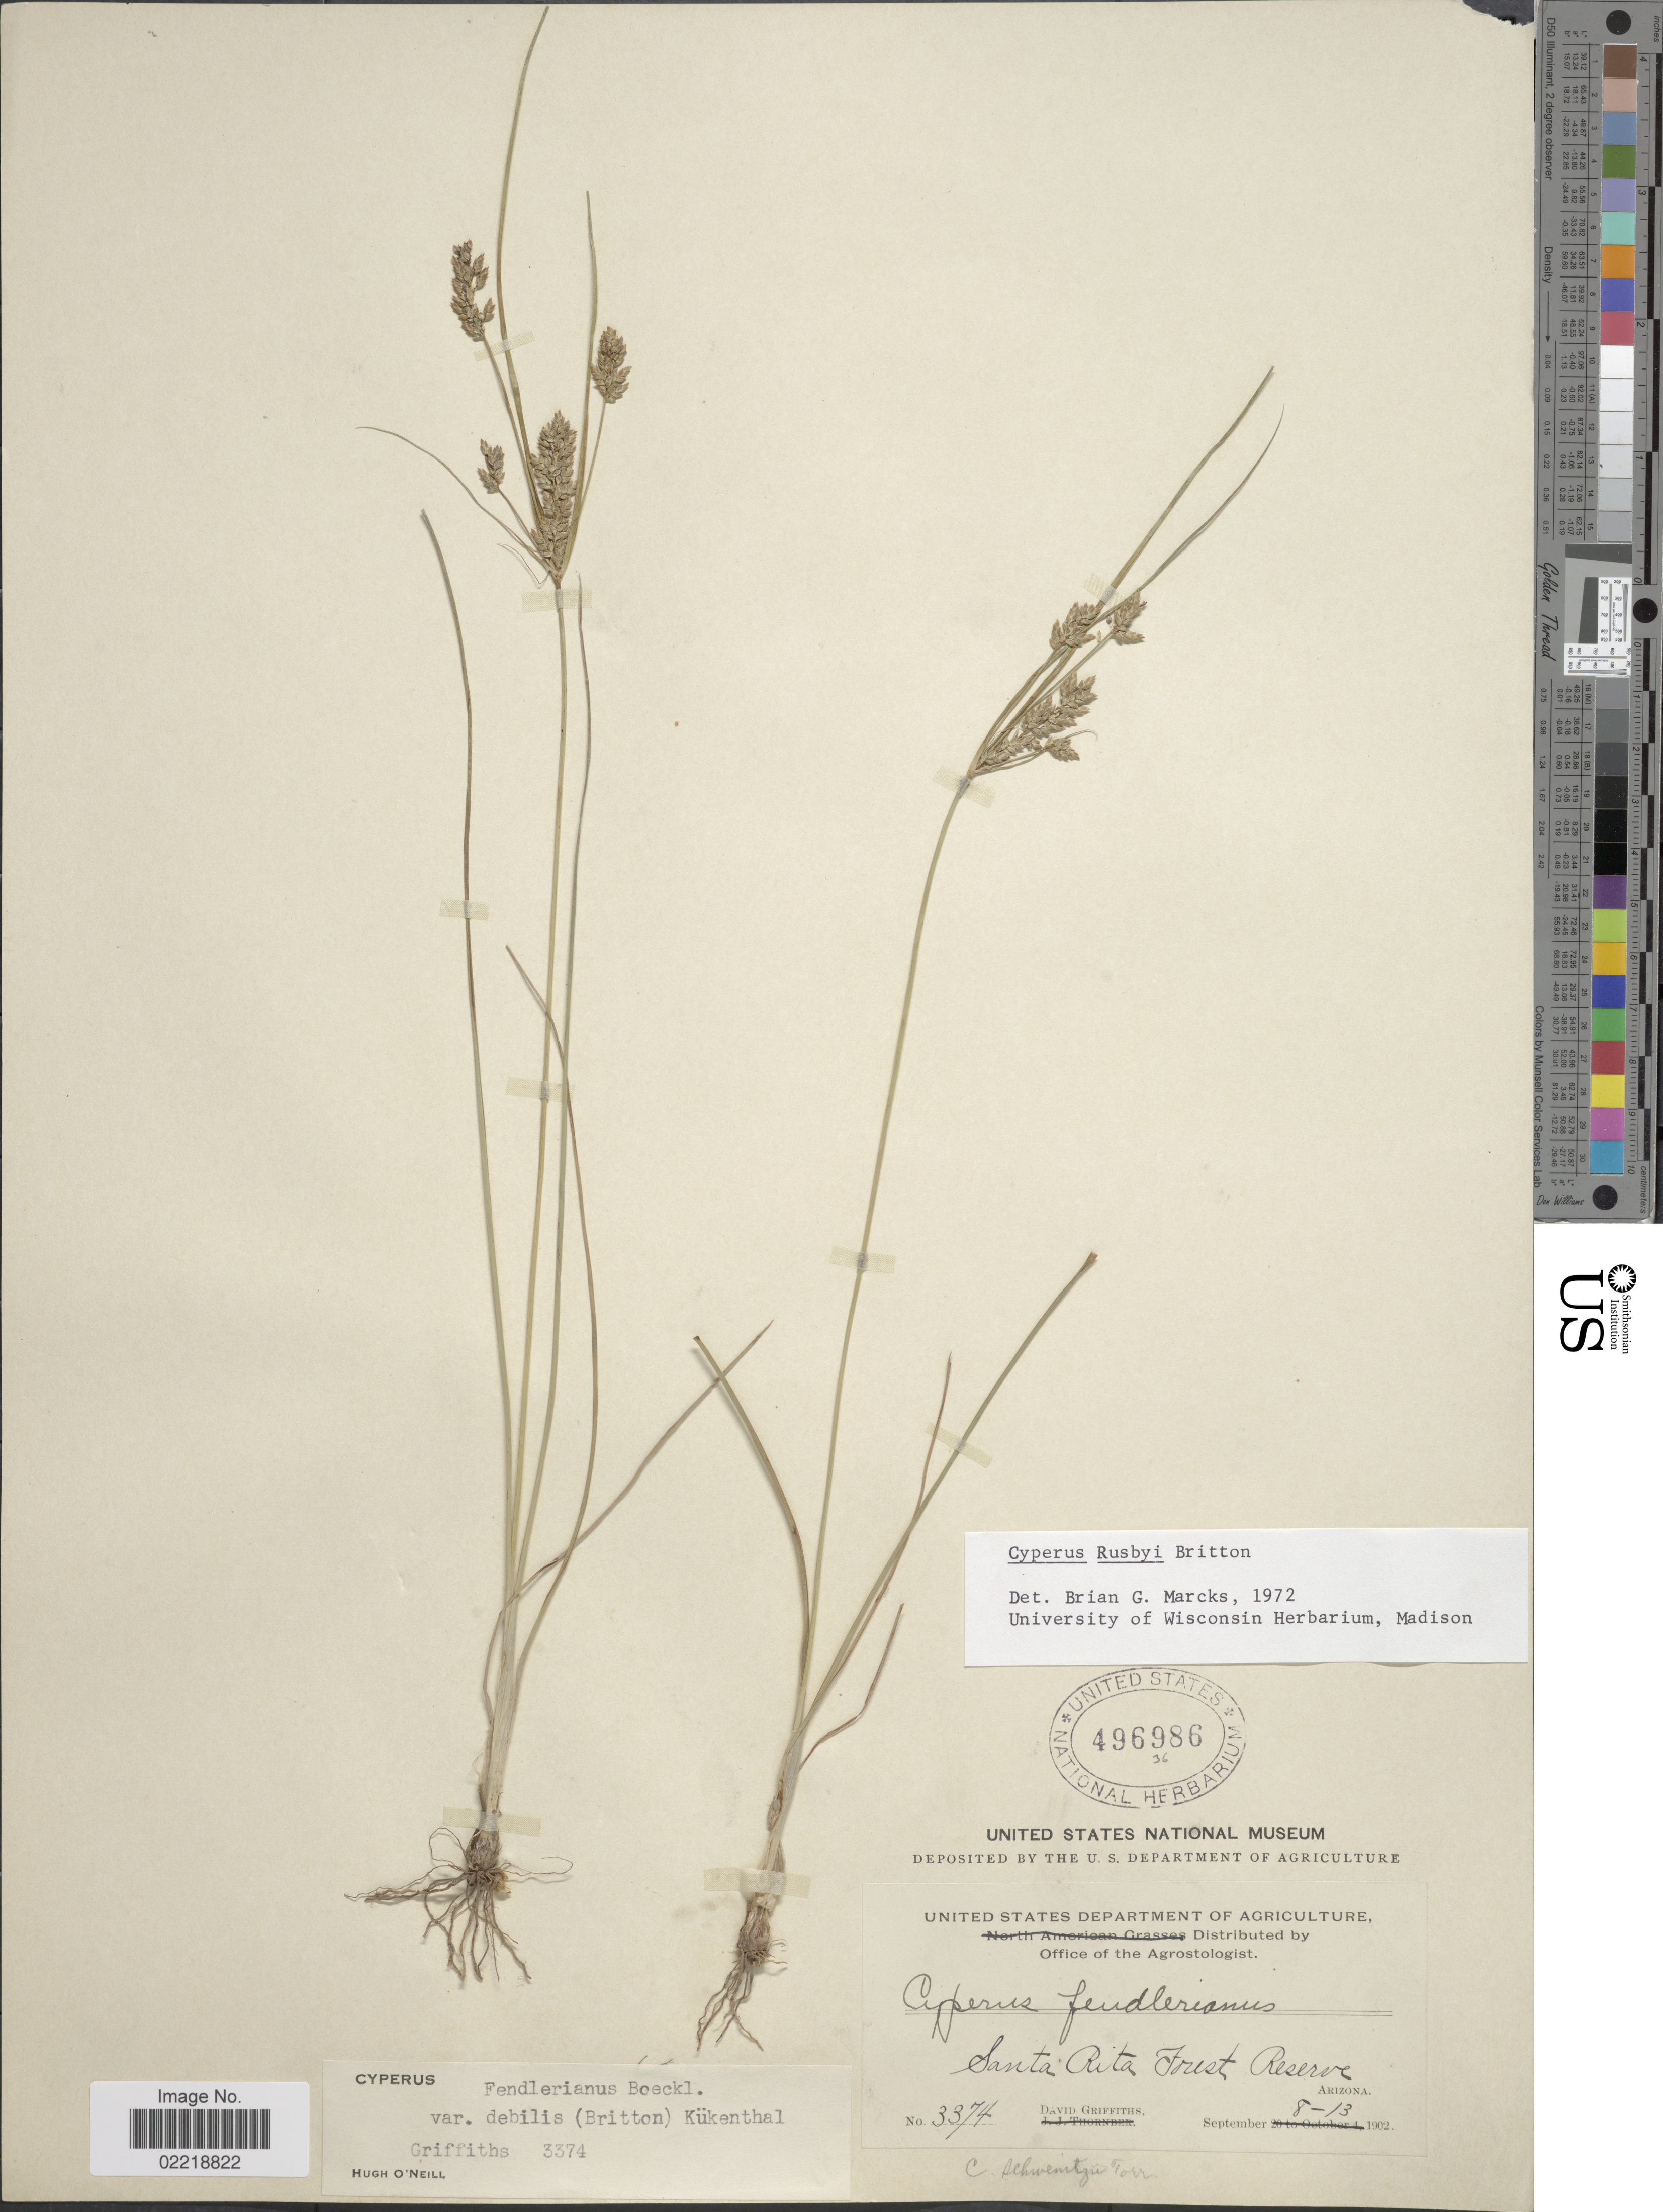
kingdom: Plantae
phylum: Tracheophyta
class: Liliopsida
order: Poales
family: Cyperaceae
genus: Cyperus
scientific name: Cyperus sphaerolepis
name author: Boeckeler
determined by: Strong, Mark T., (BOT), Smithsonian Institution - National Museum of Natural History (UNITED STATES)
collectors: D. Griffiths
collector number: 3374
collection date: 1902-08-13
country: United States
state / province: Arizona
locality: Santa Rita Forest Reserve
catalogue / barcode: US 496986